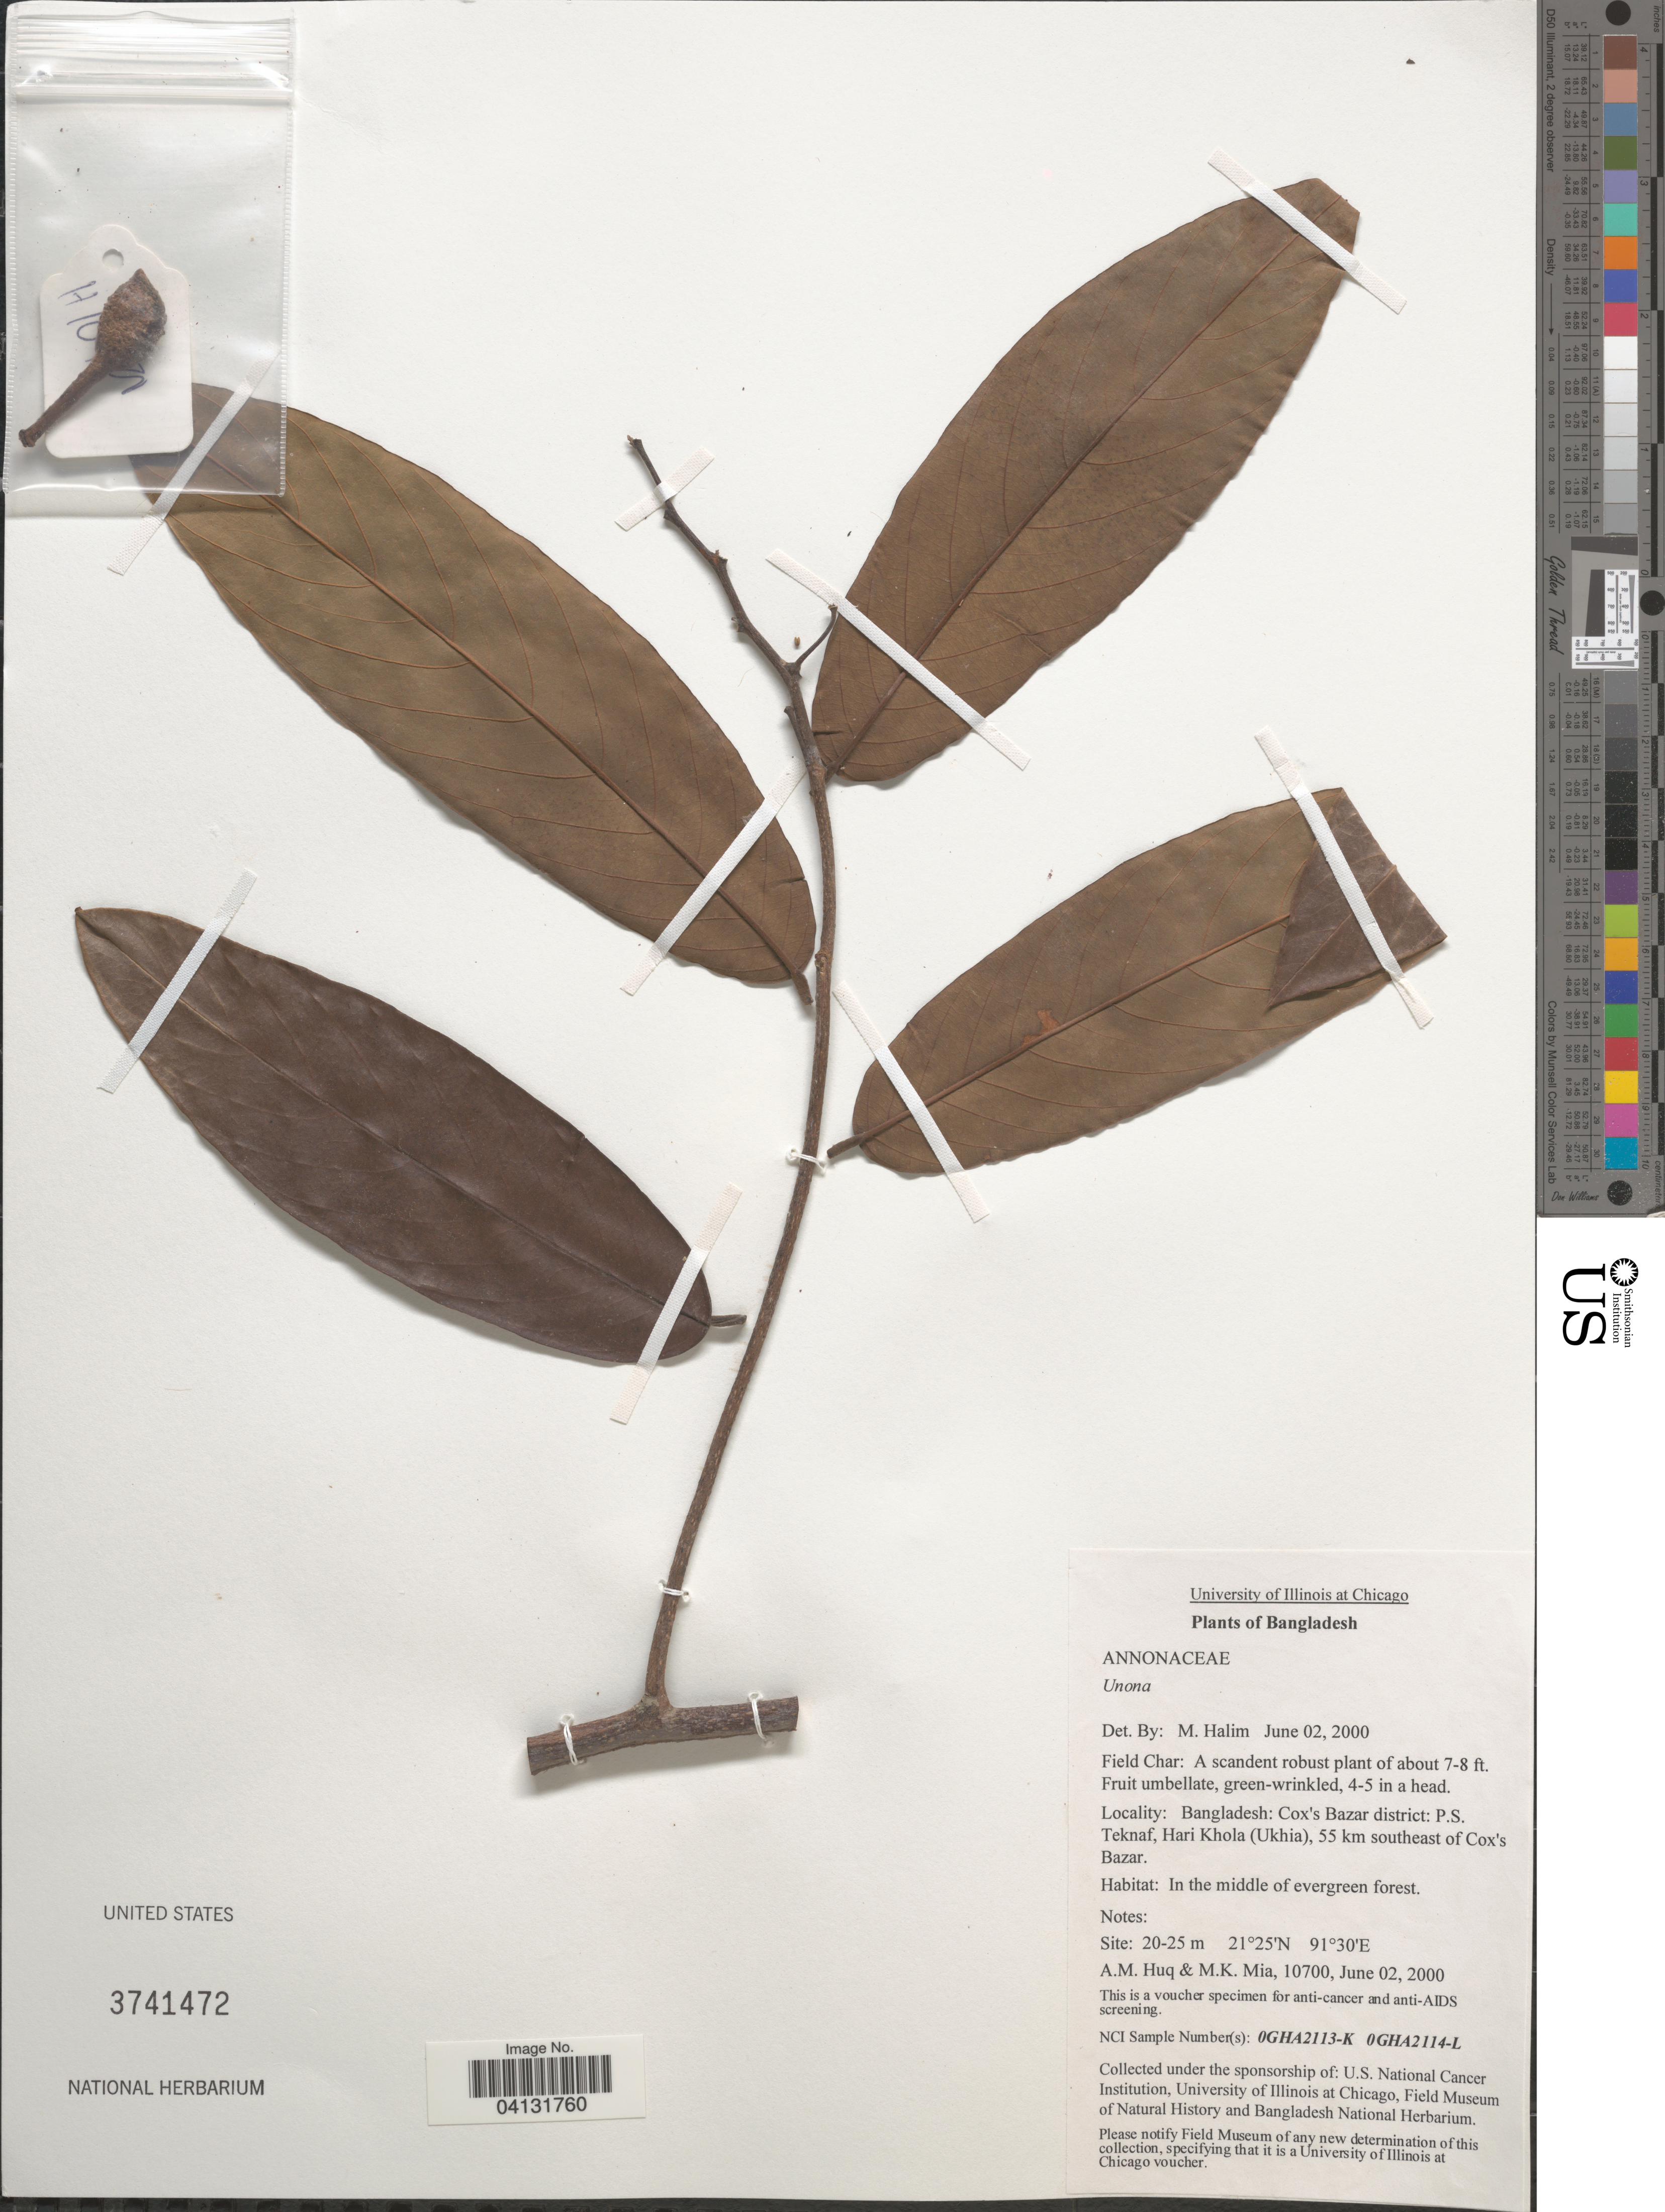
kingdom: Plantae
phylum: Tracheophyta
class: Magnoliopsida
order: Magnoliales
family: Annonaceae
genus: Fissistigma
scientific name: Fissistigma sp.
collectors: A. M. Huq & M. Mia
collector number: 10700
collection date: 2000-06-02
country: Bangladesh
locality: Cox's Bazar district: P.S. Teknaf, Hari Khola (Ukhia), 55 km southeast of Cox's Bazar.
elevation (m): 20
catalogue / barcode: US 3741472